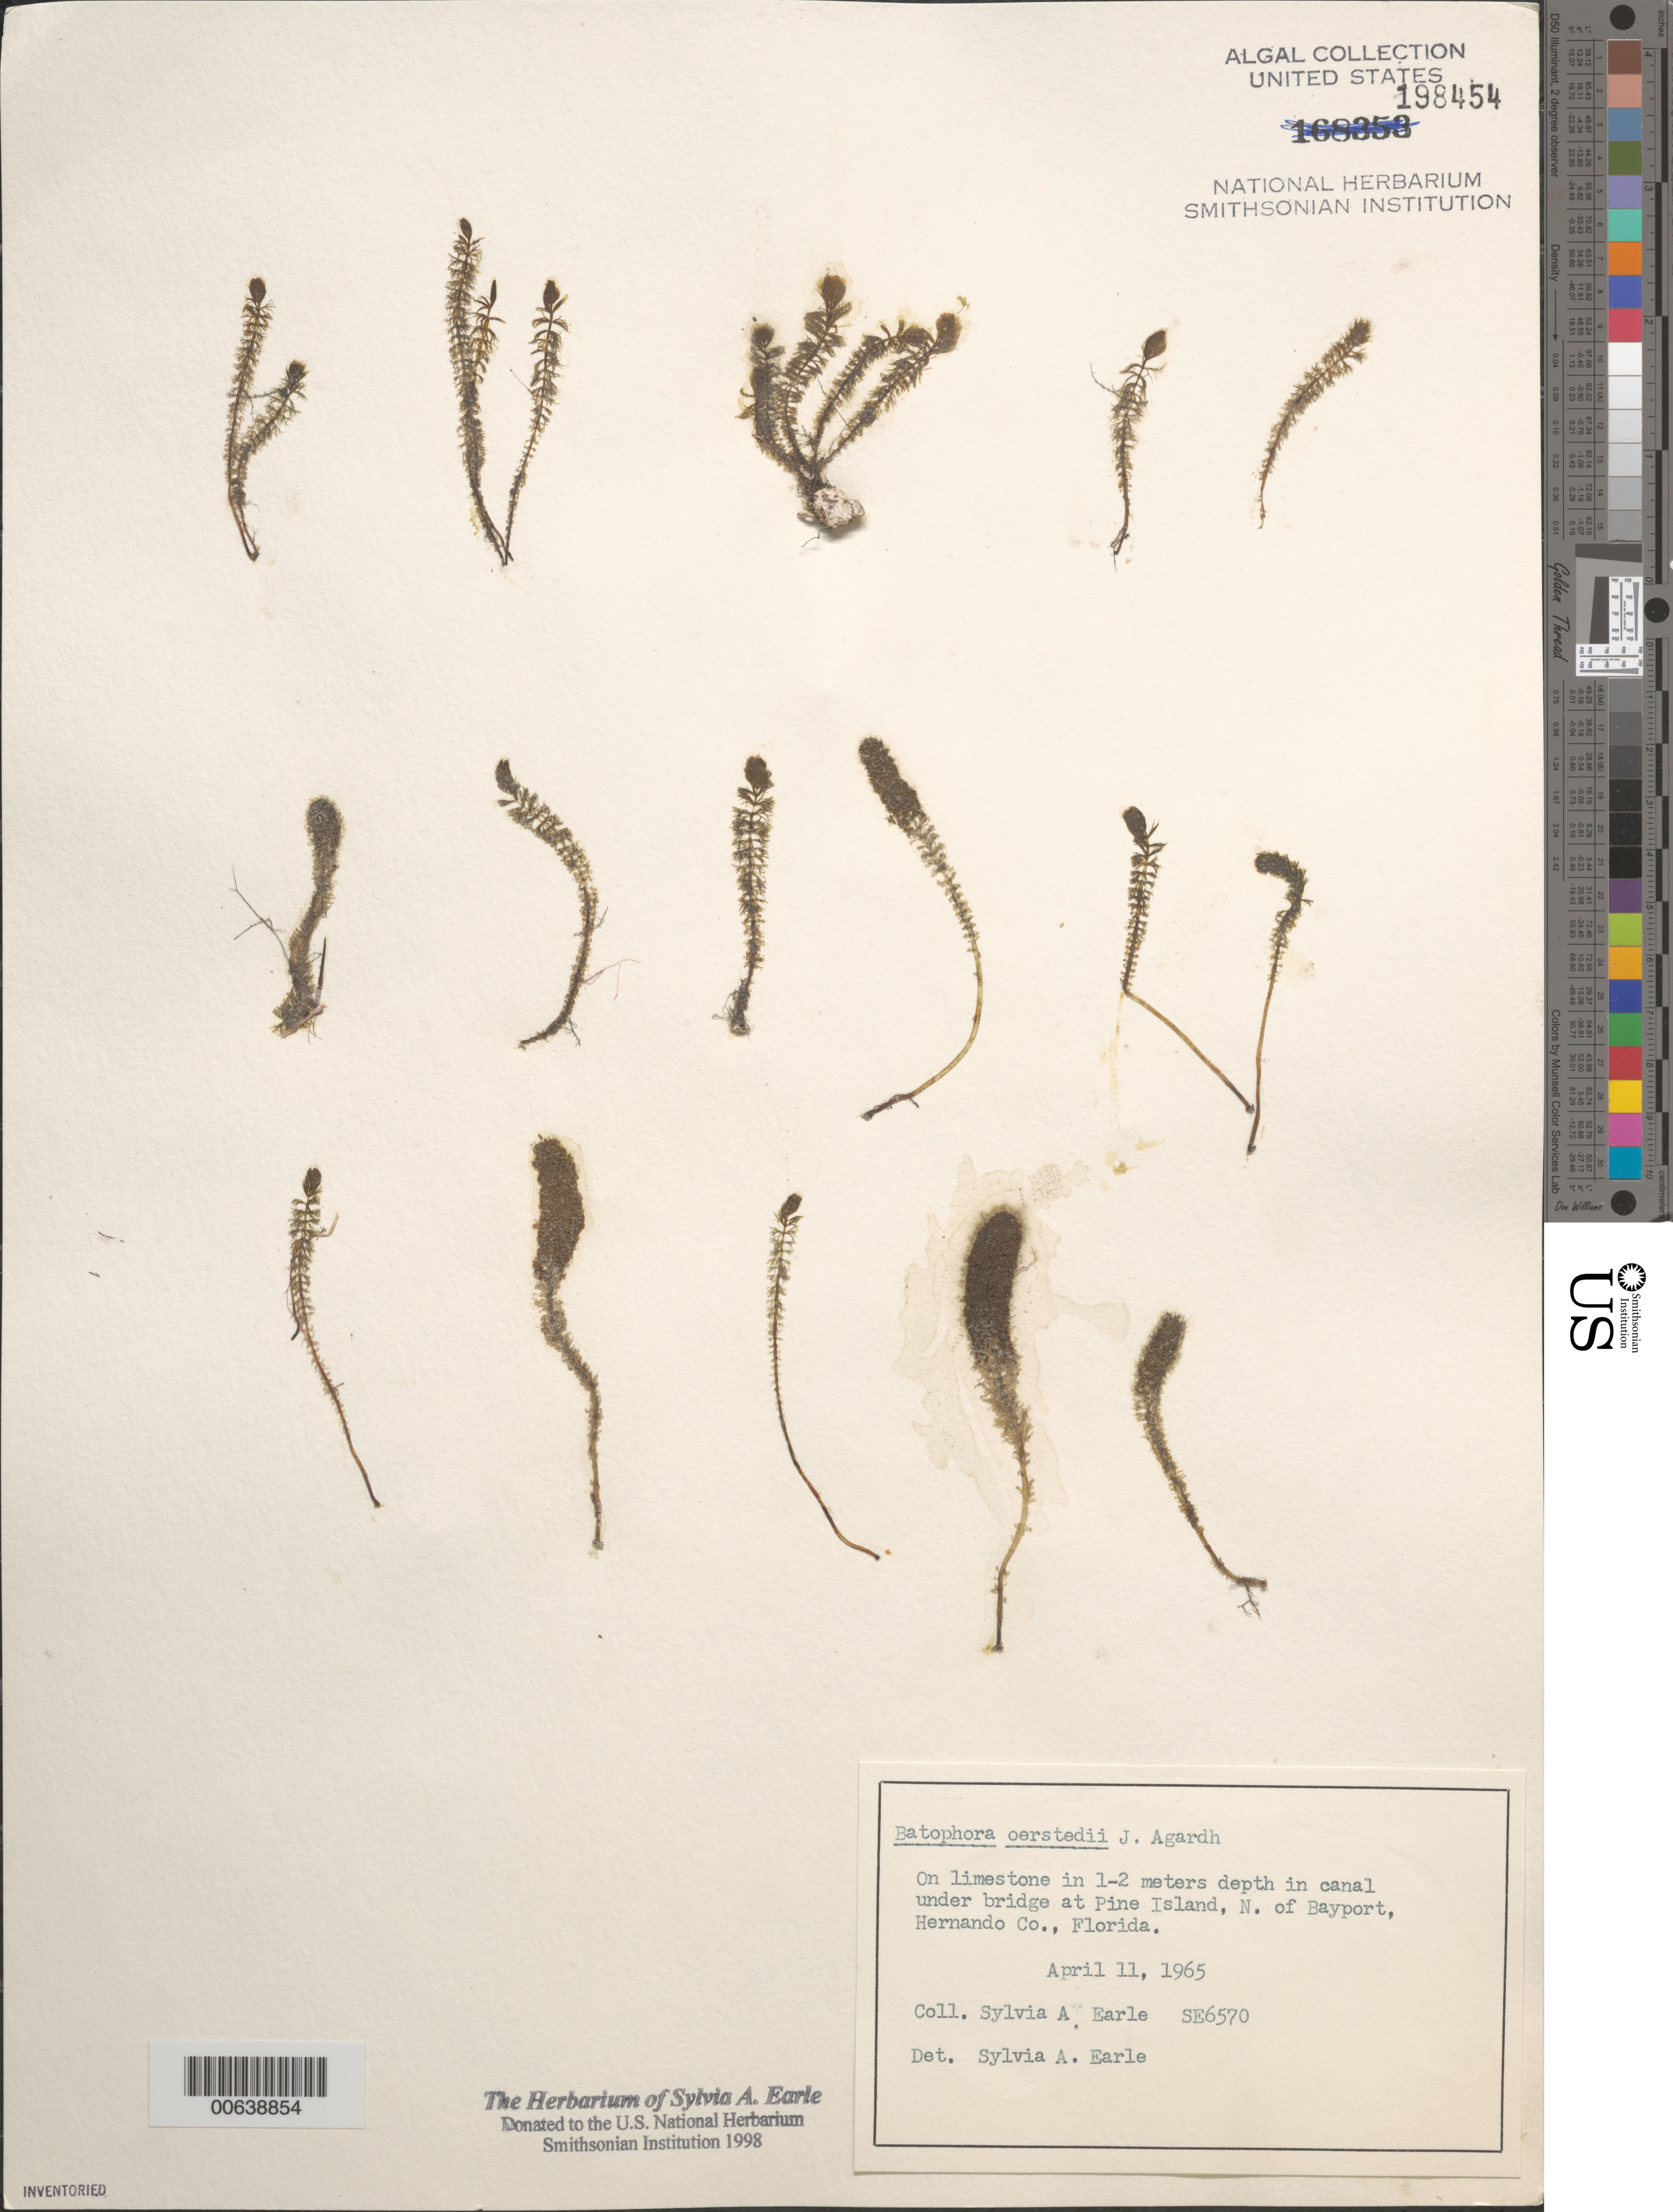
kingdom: Plantae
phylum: Chlorophyta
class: Ulvophyceae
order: Dasycladales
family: Dasycladaceae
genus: Batophora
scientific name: Batophora oerstedii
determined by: Earle, S. A.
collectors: S. A. Earle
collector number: Se 6570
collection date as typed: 11 Apr 1965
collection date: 1965-04-11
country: United States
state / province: Florida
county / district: Hernando County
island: Pine Island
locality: North of Bayport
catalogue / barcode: US 198454